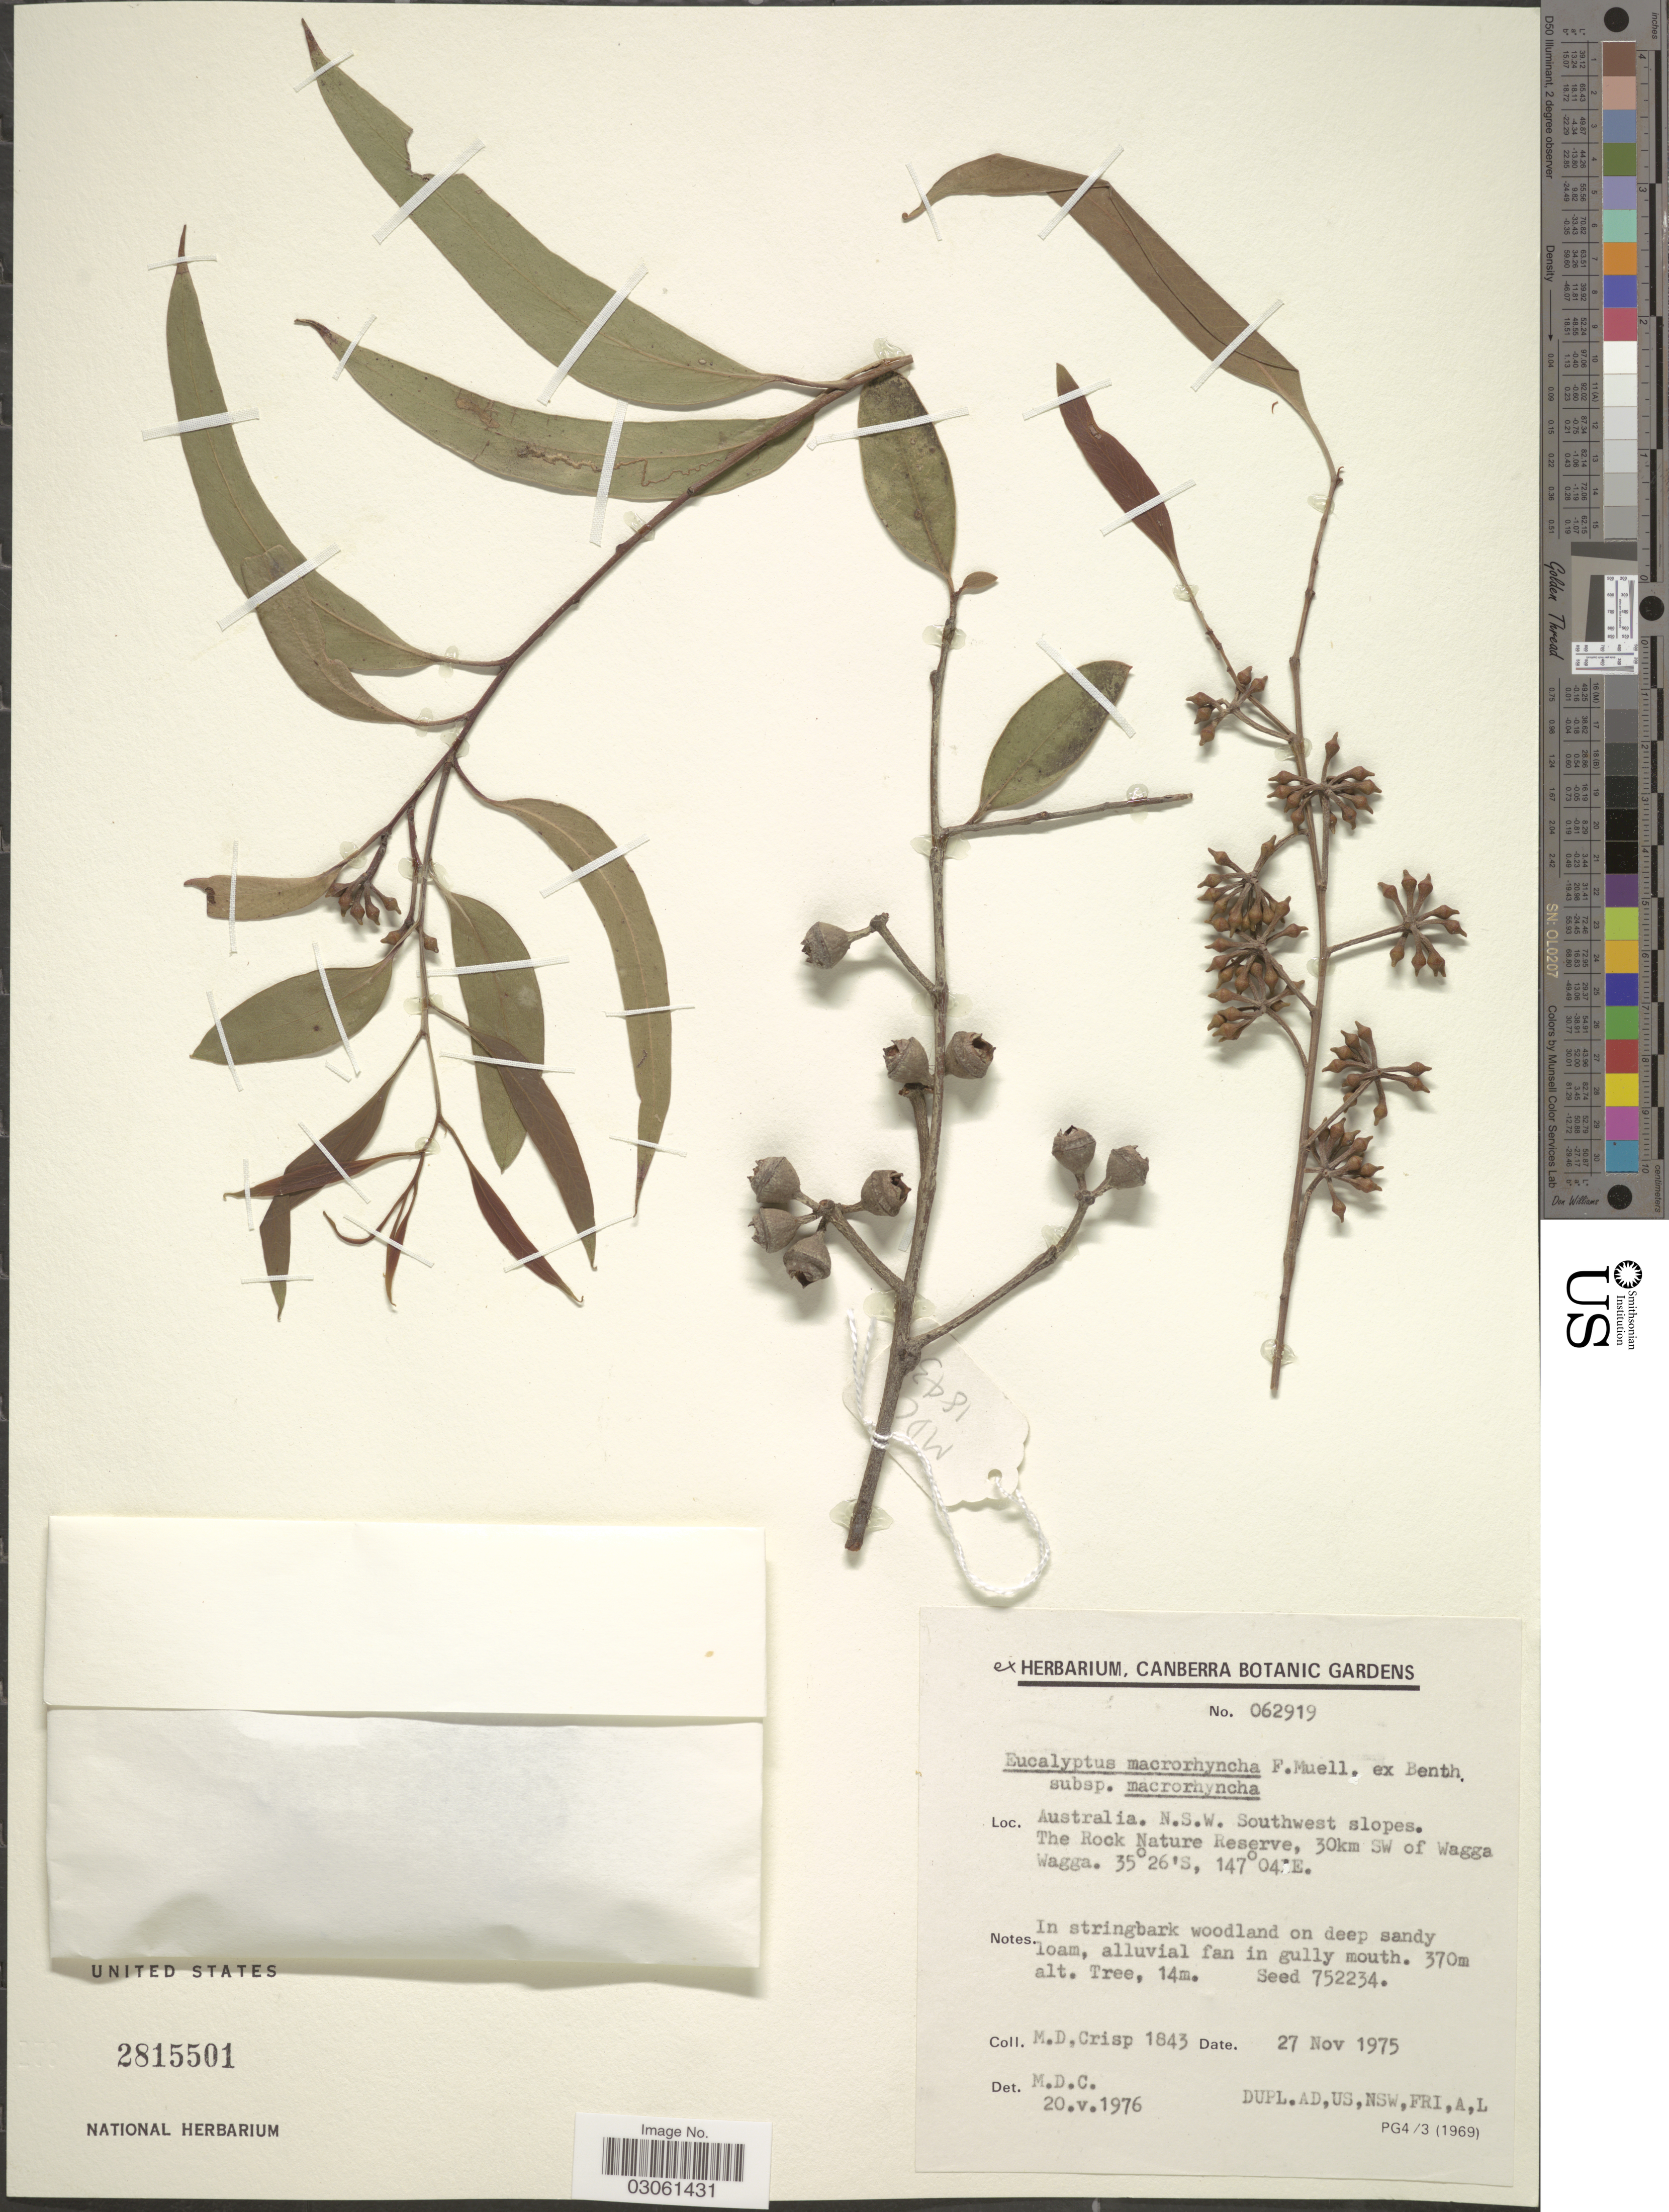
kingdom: Plantae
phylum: Tracheophyta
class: Magnoliopsida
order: Myrtales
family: Myrtaceae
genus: Eucalyptus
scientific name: Eucalyptus macrorhyncha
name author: F. Muell. ex Benth.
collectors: M. Crisp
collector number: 1843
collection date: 1975-11-27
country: Australia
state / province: New South Wales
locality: N. S. W. Southwest slopes. The Rock Nature Reserve, 30km SW of Wagga Wagga.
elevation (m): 370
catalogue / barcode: US 2815501